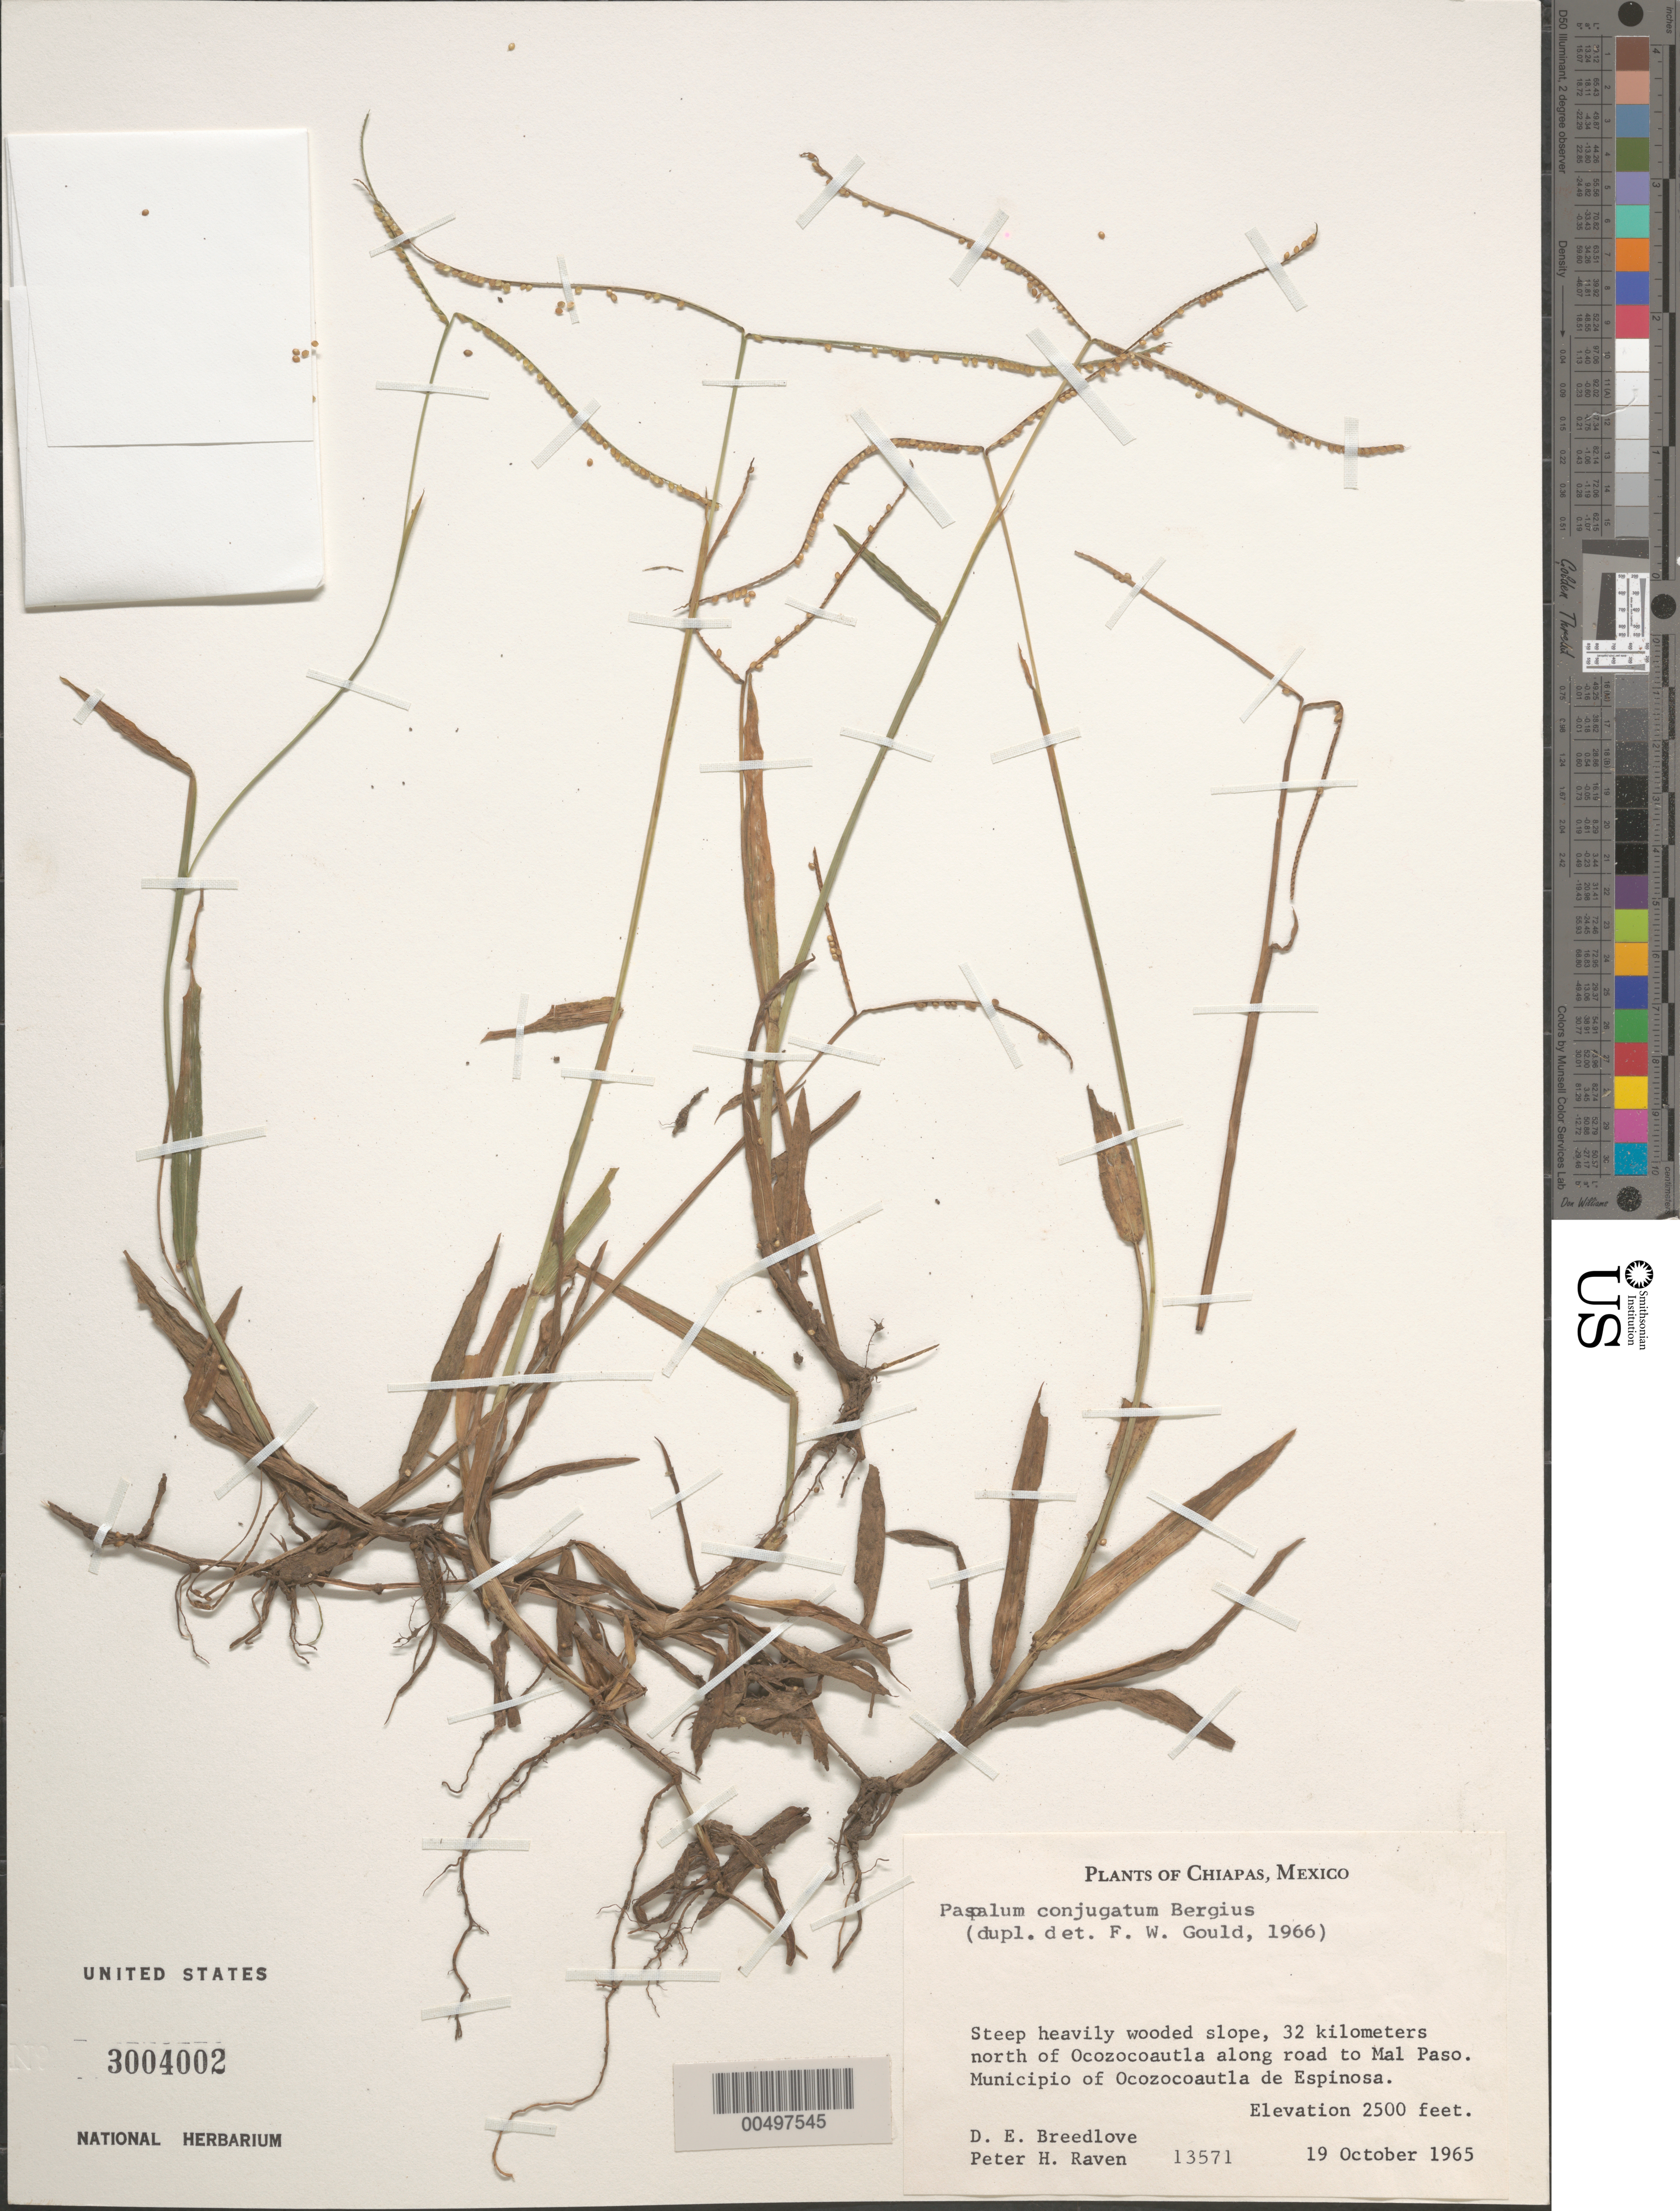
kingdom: Plantae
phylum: Tracheophyta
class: Liliopsida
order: Poales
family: Poaceae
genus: Paspalum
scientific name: Paspalum conjugatum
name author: P.J. Bergius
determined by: Gould, F. W.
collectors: D. E. Breedlove & P. H. Raven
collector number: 13571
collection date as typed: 19 Oct 1965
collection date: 1965-10-19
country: Mexico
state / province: Chiapas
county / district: Ocozocoautla de Espinosa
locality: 32 km N of Ocozocoautla along road to Mal Paso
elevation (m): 762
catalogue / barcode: US 3004002